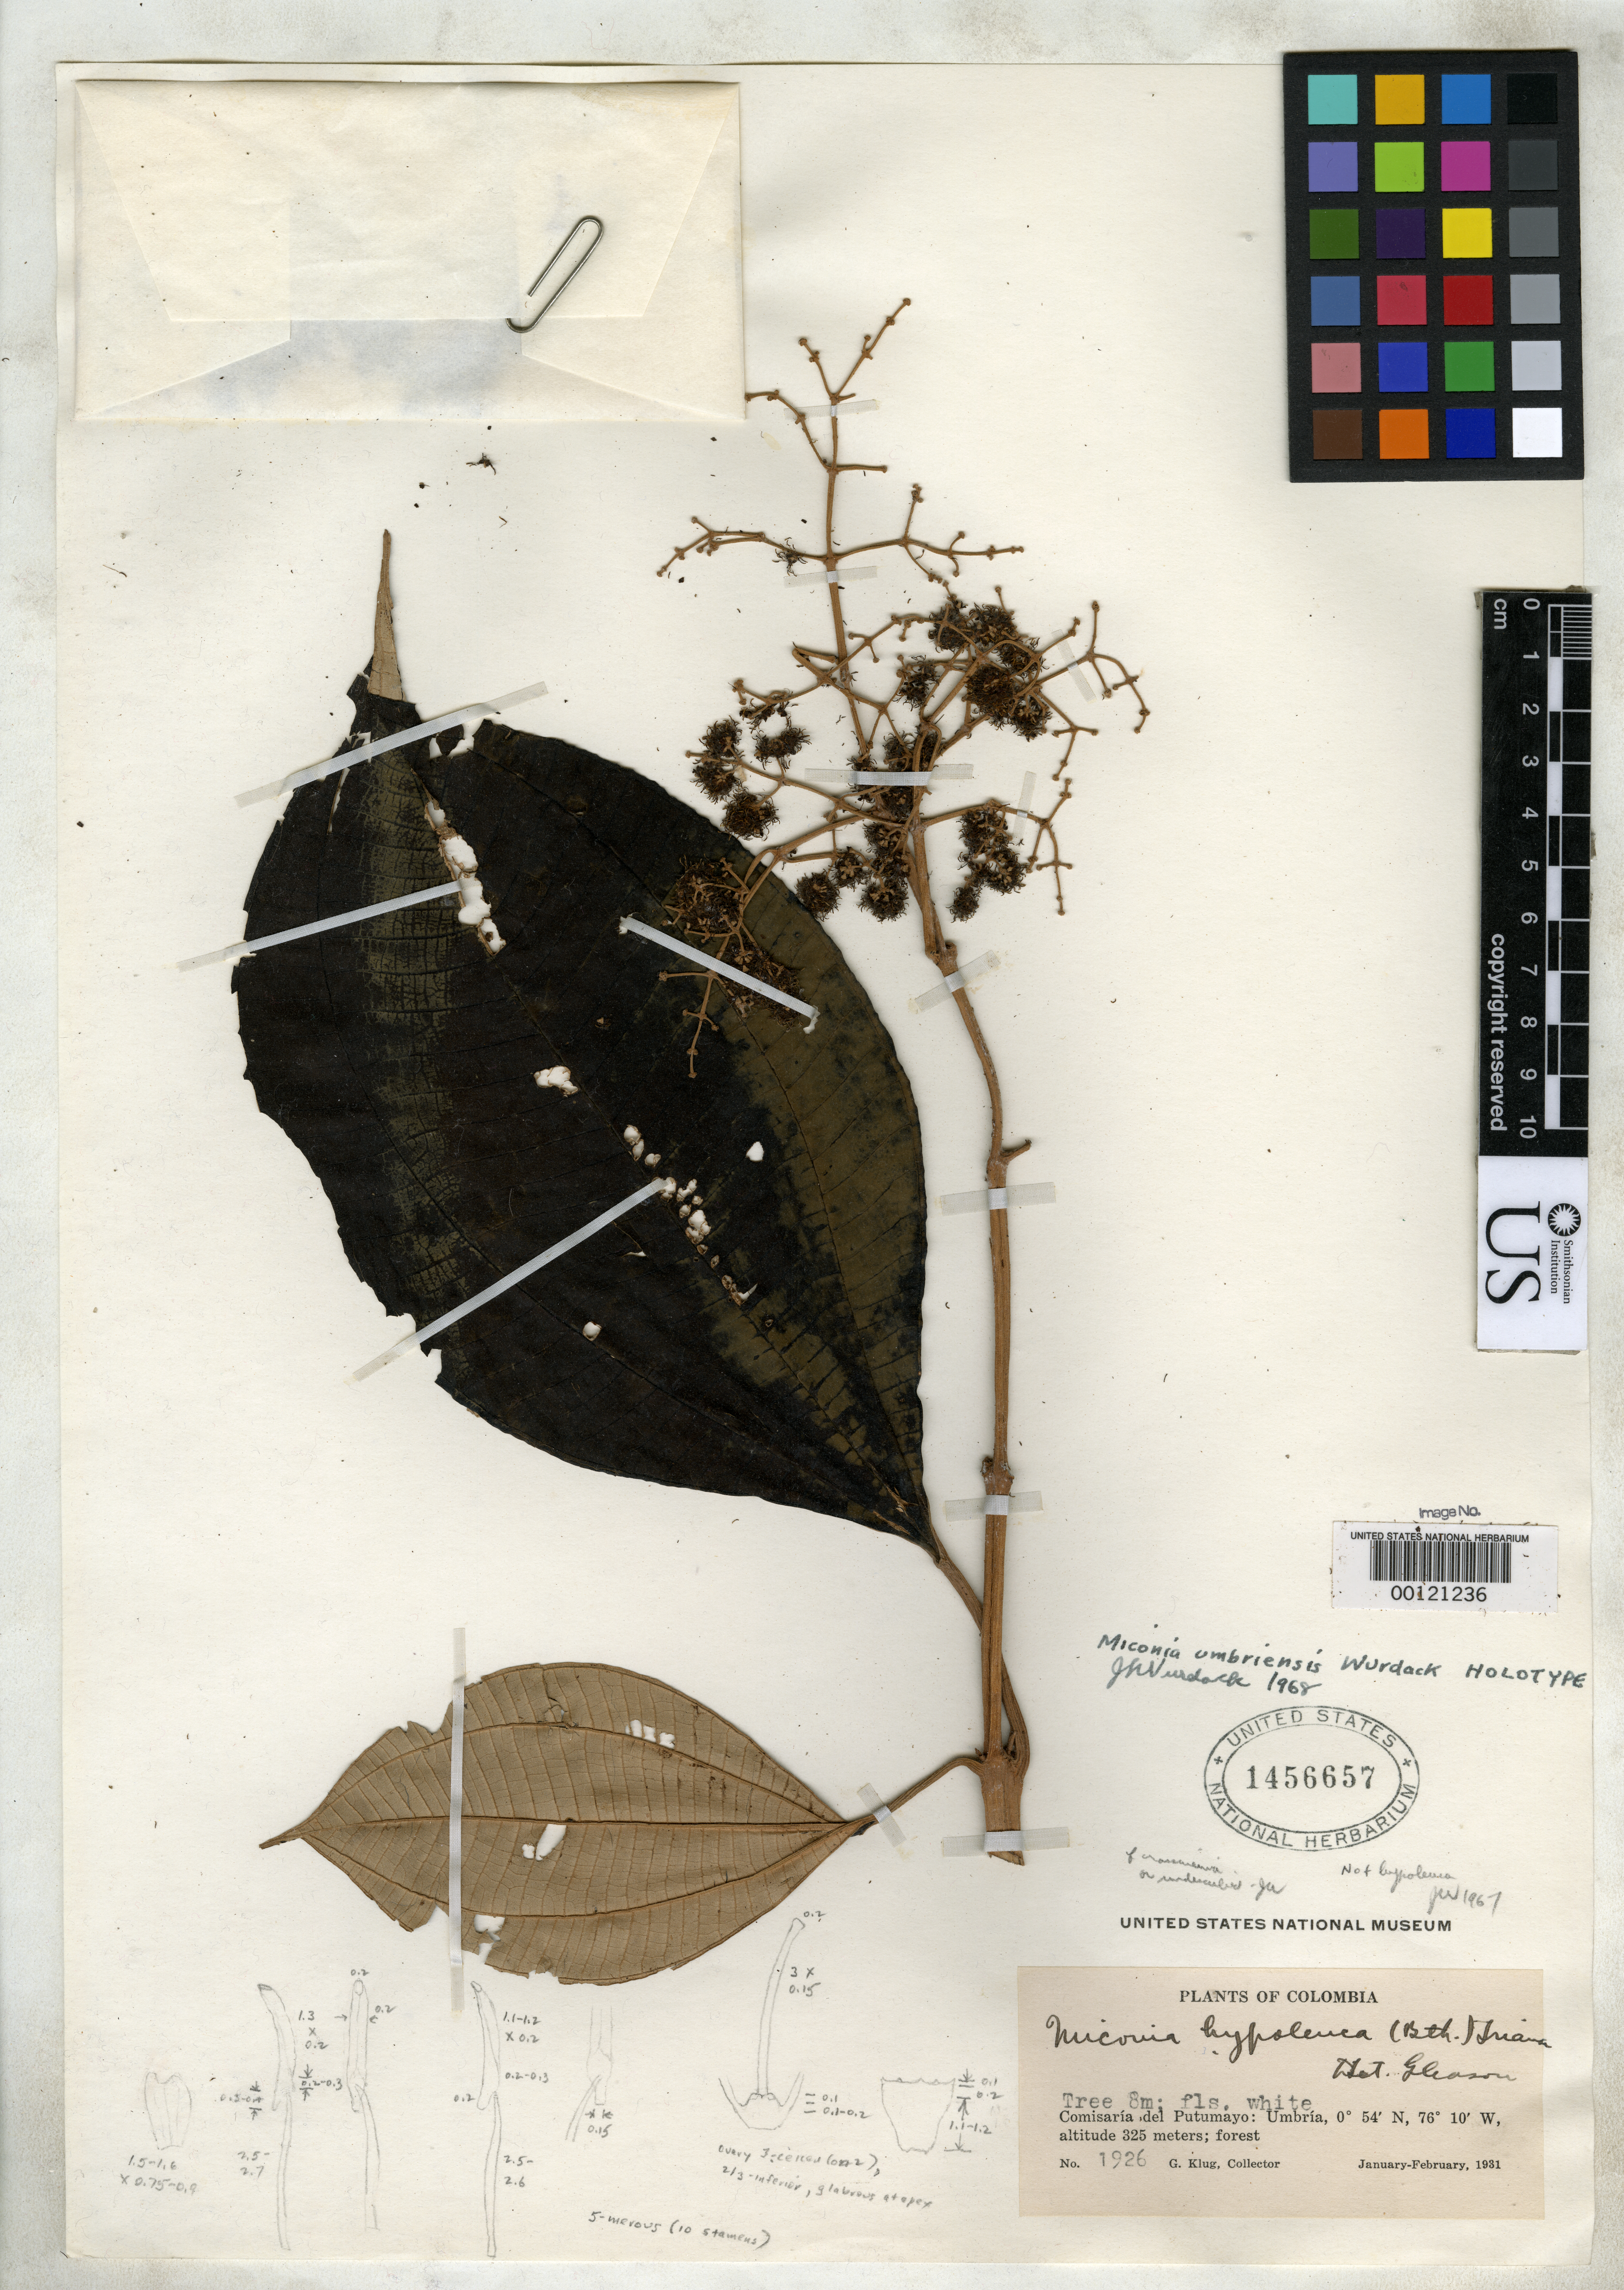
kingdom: Plantae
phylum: Tracheophyta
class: Magnoliopsida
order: Myrtales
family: Melastomataceae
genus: Miconia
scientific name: Miconia umbriensis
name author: Wurdack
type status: Holotype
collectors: G. Klug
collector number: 1926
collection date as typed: Jan 1931 to -- Feb 1931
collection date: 1931-01/1931-02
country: Colombia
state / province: Putumayo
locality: Umbria.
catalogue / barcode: US 1456657